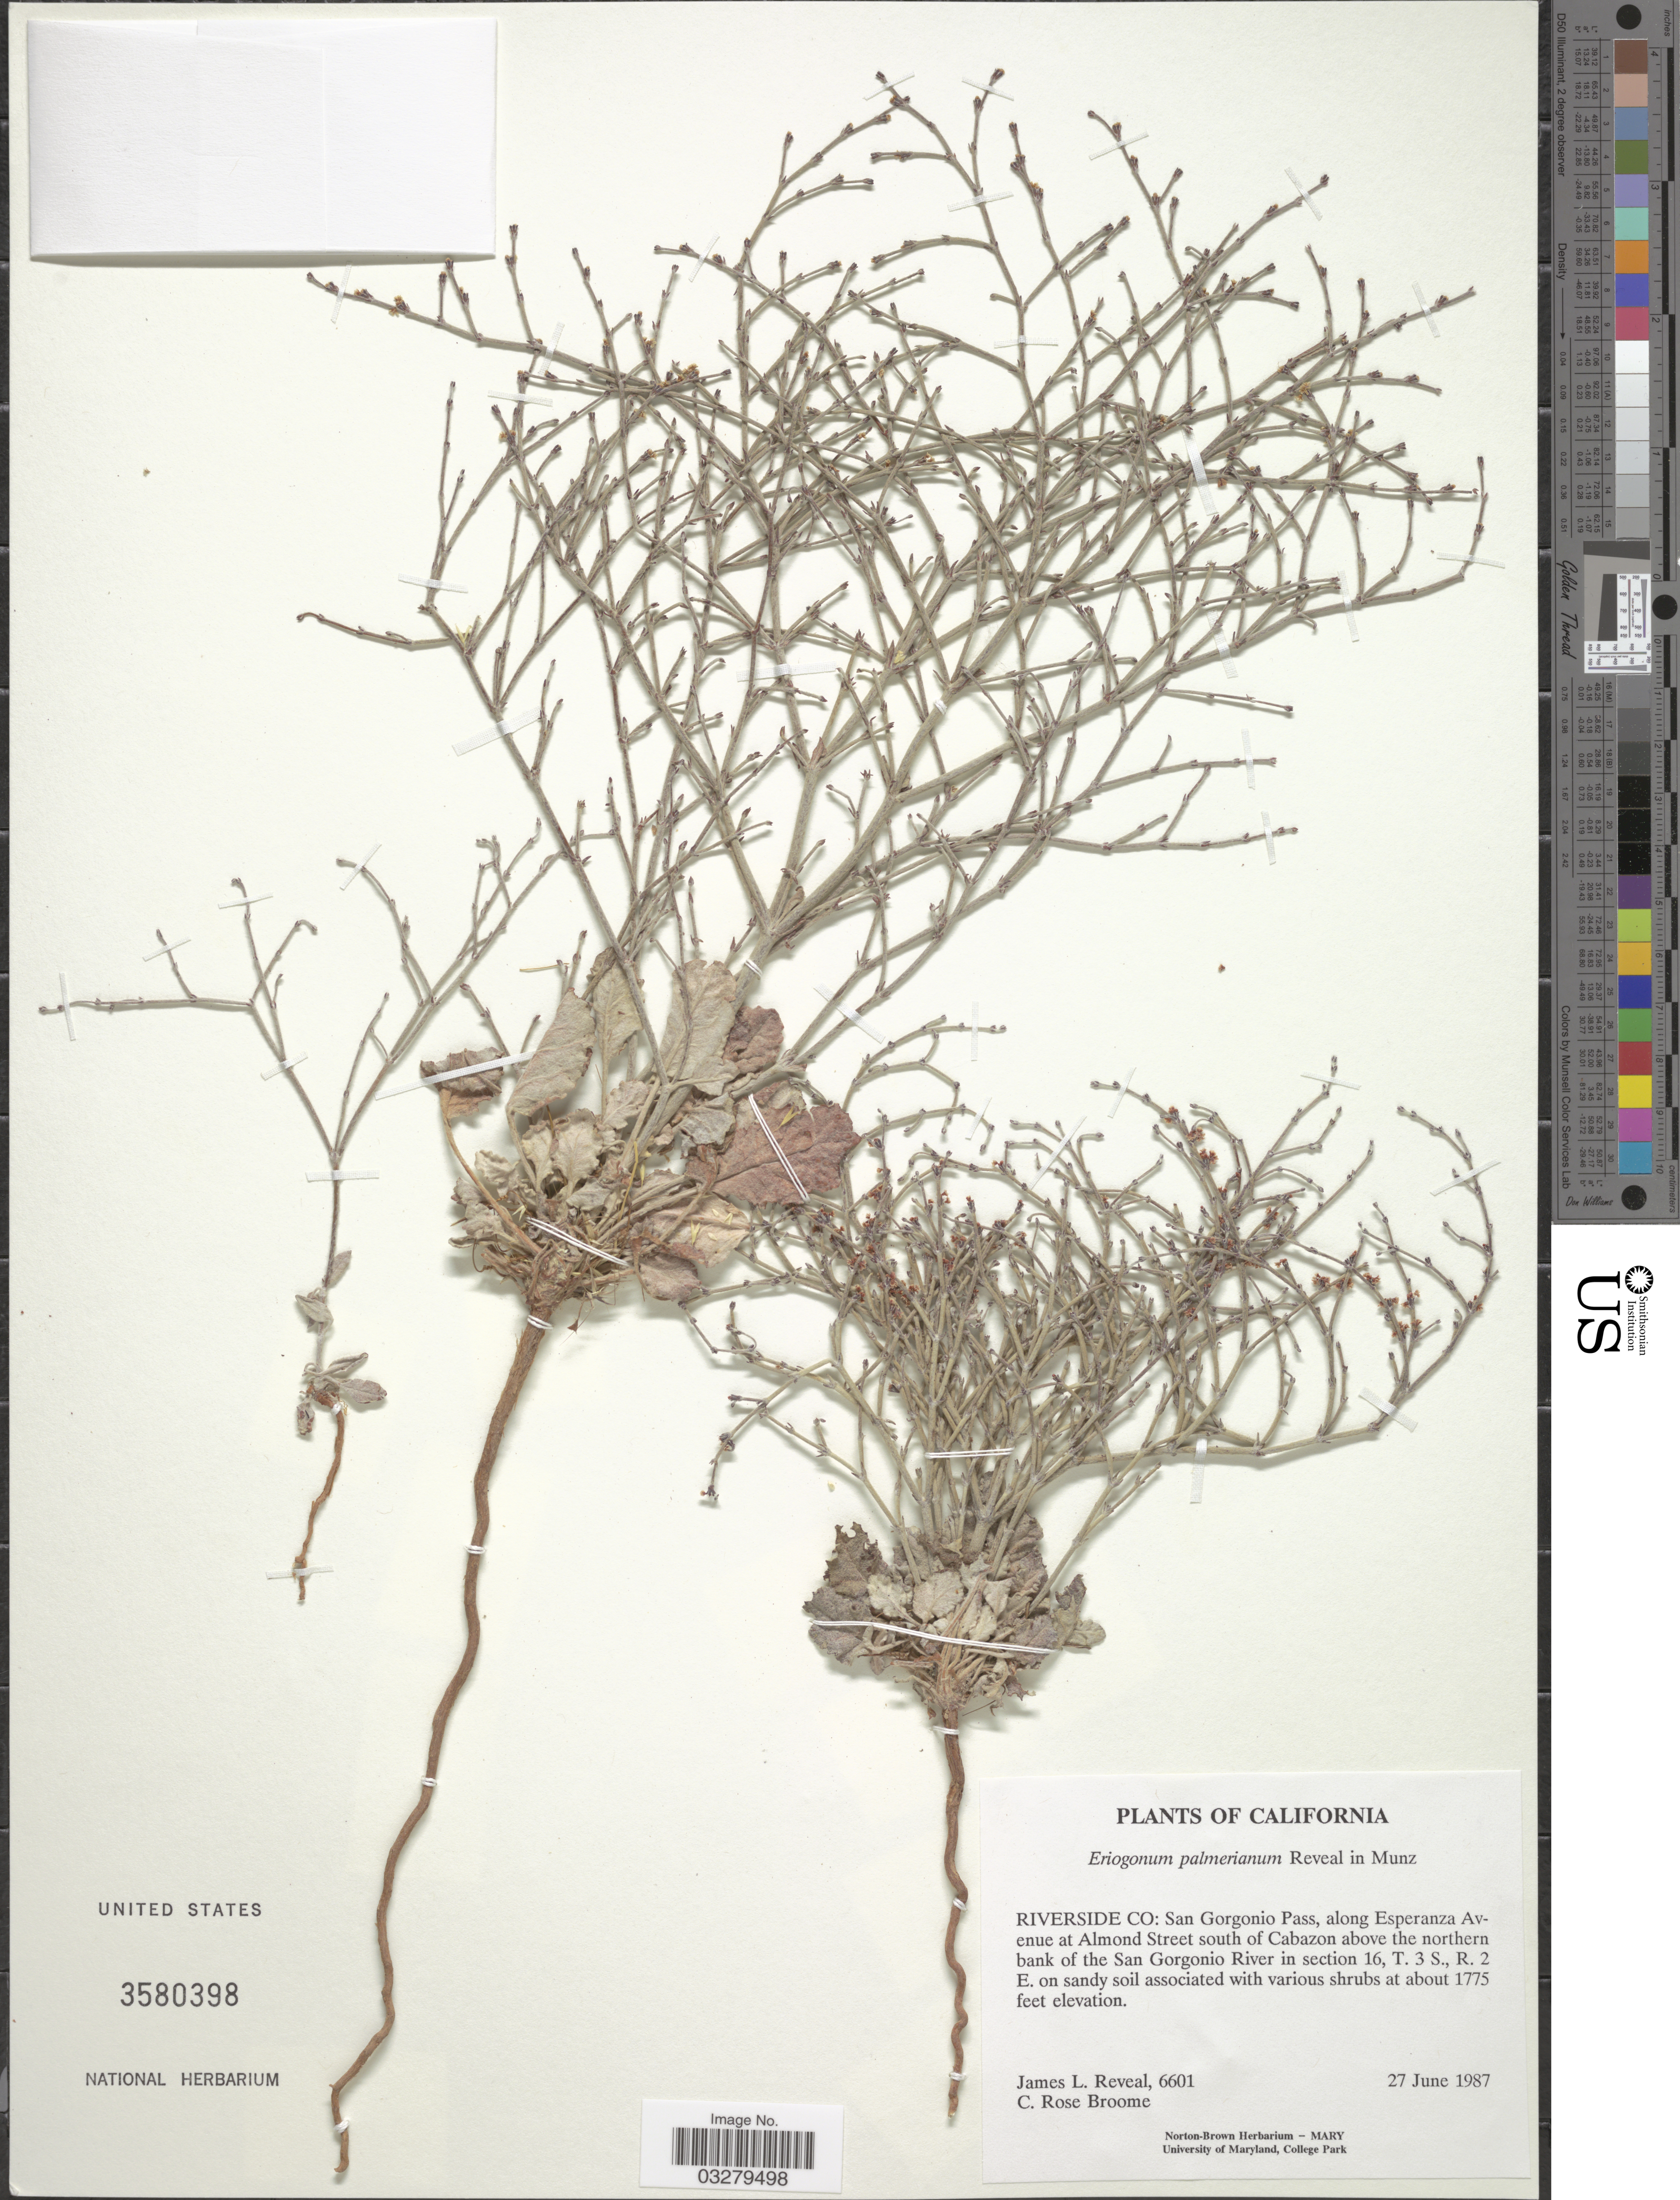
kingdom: Plantae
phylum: Tracheophyta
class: Magnoliopsida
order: Caryophyllales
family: Polygonaceae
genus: Eriogonum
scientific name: Eriogonum palmerianum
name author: Reveal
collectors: J. L. Reveal & C. R. Broome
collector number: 6601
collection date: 1987-06-27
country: United States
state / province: California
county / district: Riverside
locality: Riverside Co: San Gorgonio Pass, along Esperanza Avenue at Almond Street south of Cabazon above the northern bank of the San Gorgonio River in section 16, T. 3 S., R. 2 E.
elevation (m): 541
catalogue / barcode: US 3580398